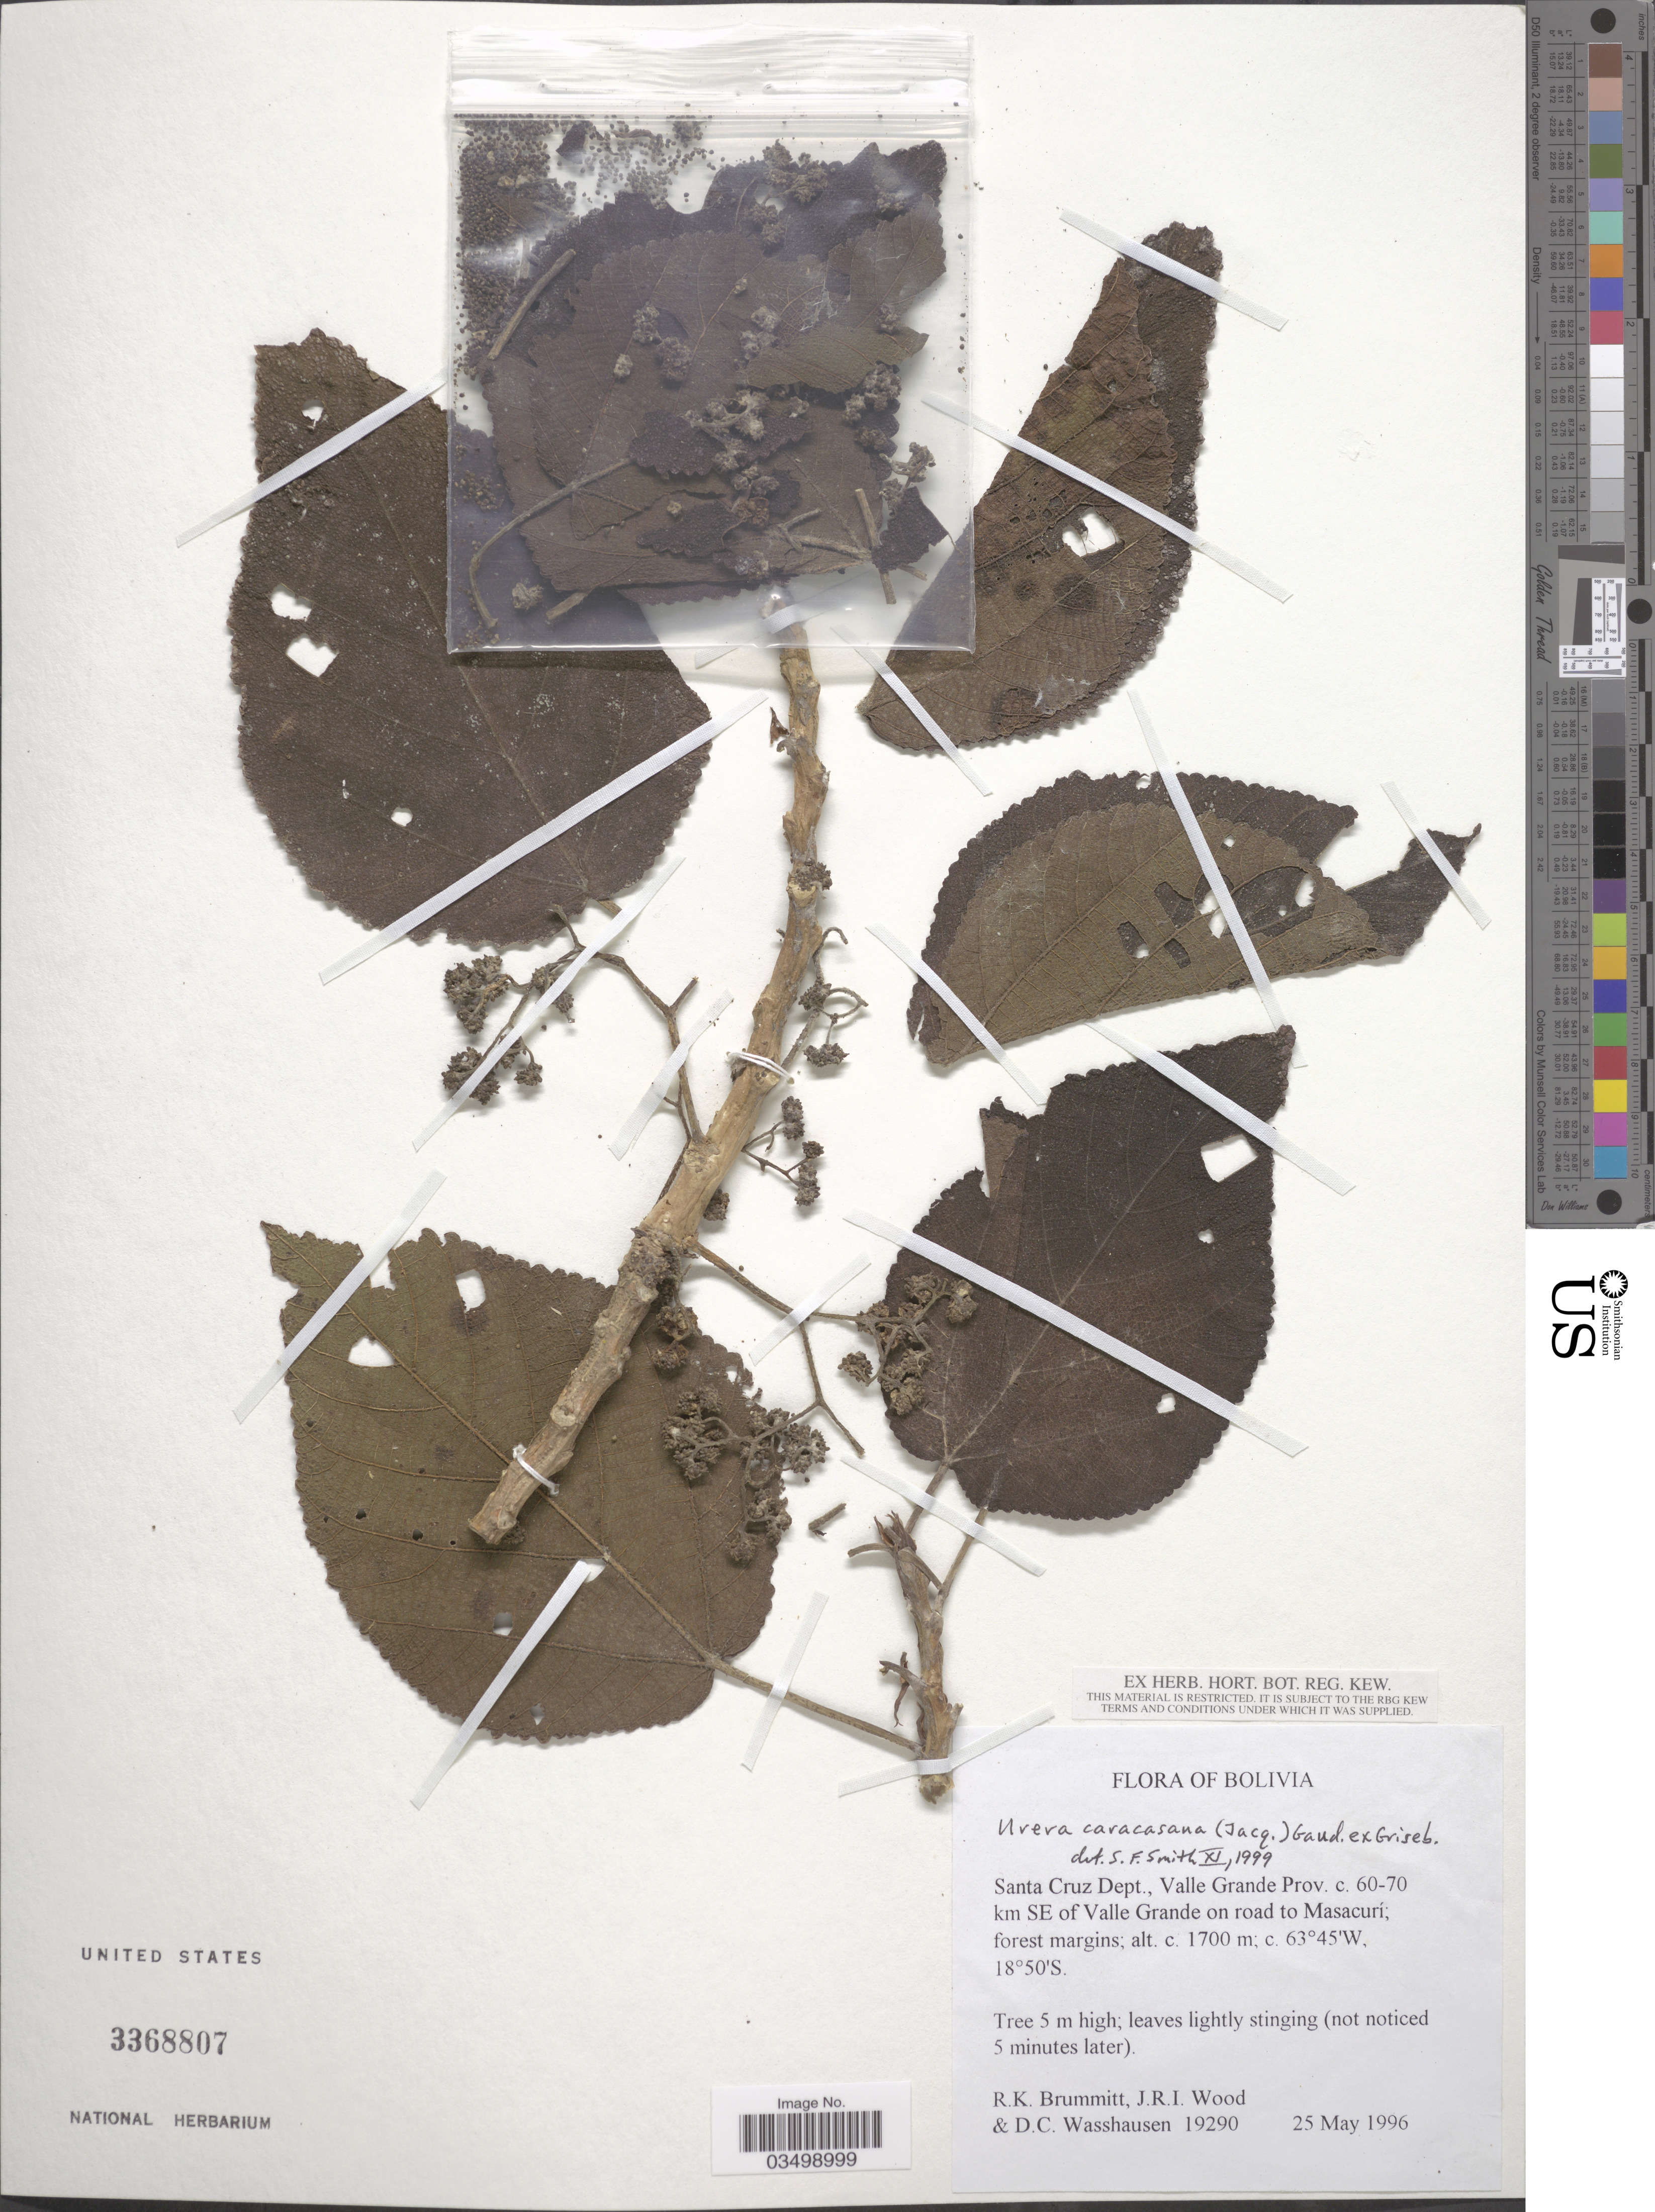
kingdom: Plantae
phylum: Tracheophyta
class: Magnoliopsida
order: Rosales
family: Urticaceae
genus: Urera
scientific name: Urera caracasana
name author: (Jacq.) Gaudich. ex Griseb.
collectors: R. K. Brummitt, J. R. I. Wood & D. C. Wasshausen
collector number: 19290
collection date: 1996-05-25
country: Bolivia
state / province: Santa Cruz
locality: Santa Cruz Dept., Valle Grande Prov. c. 60-70 km SE of Valle Grande on road to Masacurí.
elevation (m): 1700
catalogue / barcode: US 3368807